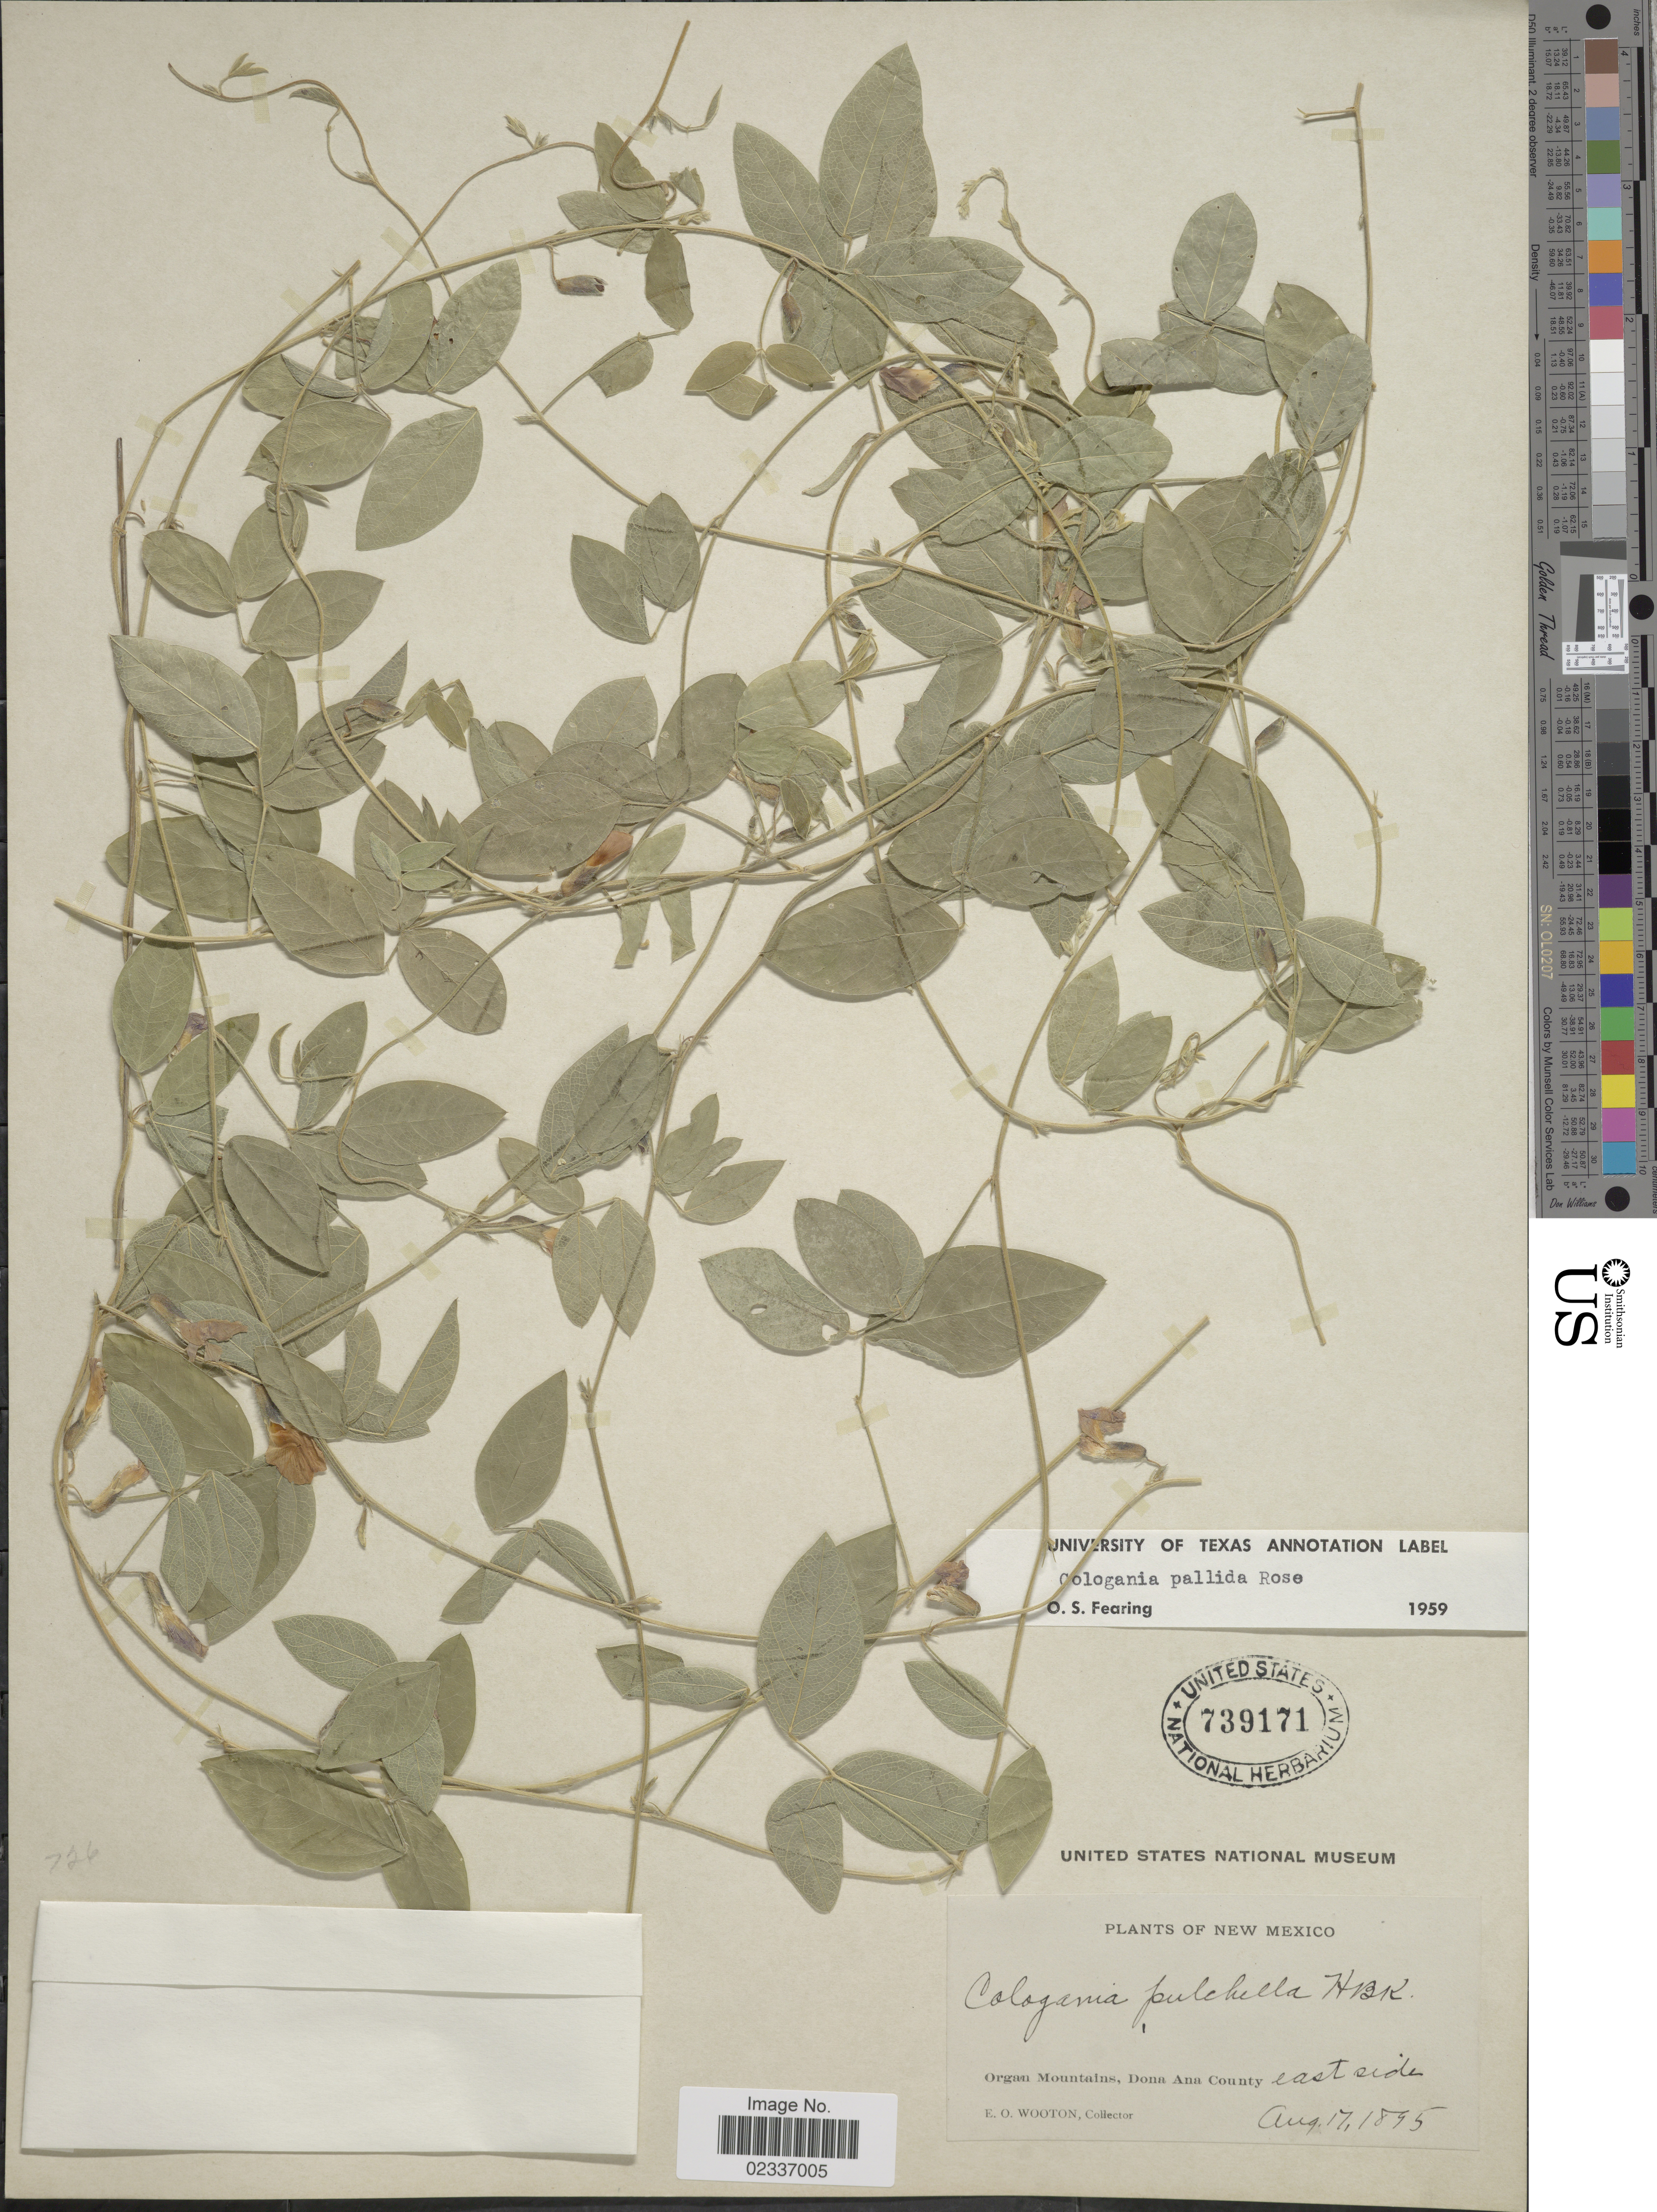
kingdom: Plantae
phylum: Tracheophyta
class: Magnoliopsida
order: Fabales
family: Fabaceae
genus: Cologania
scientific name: Cologania pallida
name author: Rose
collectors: E. O. Wooton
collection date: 1895-08-17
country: United States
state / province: New Mexico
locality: Organ Mountains, Dona Ana County east side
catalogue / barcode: US 739171